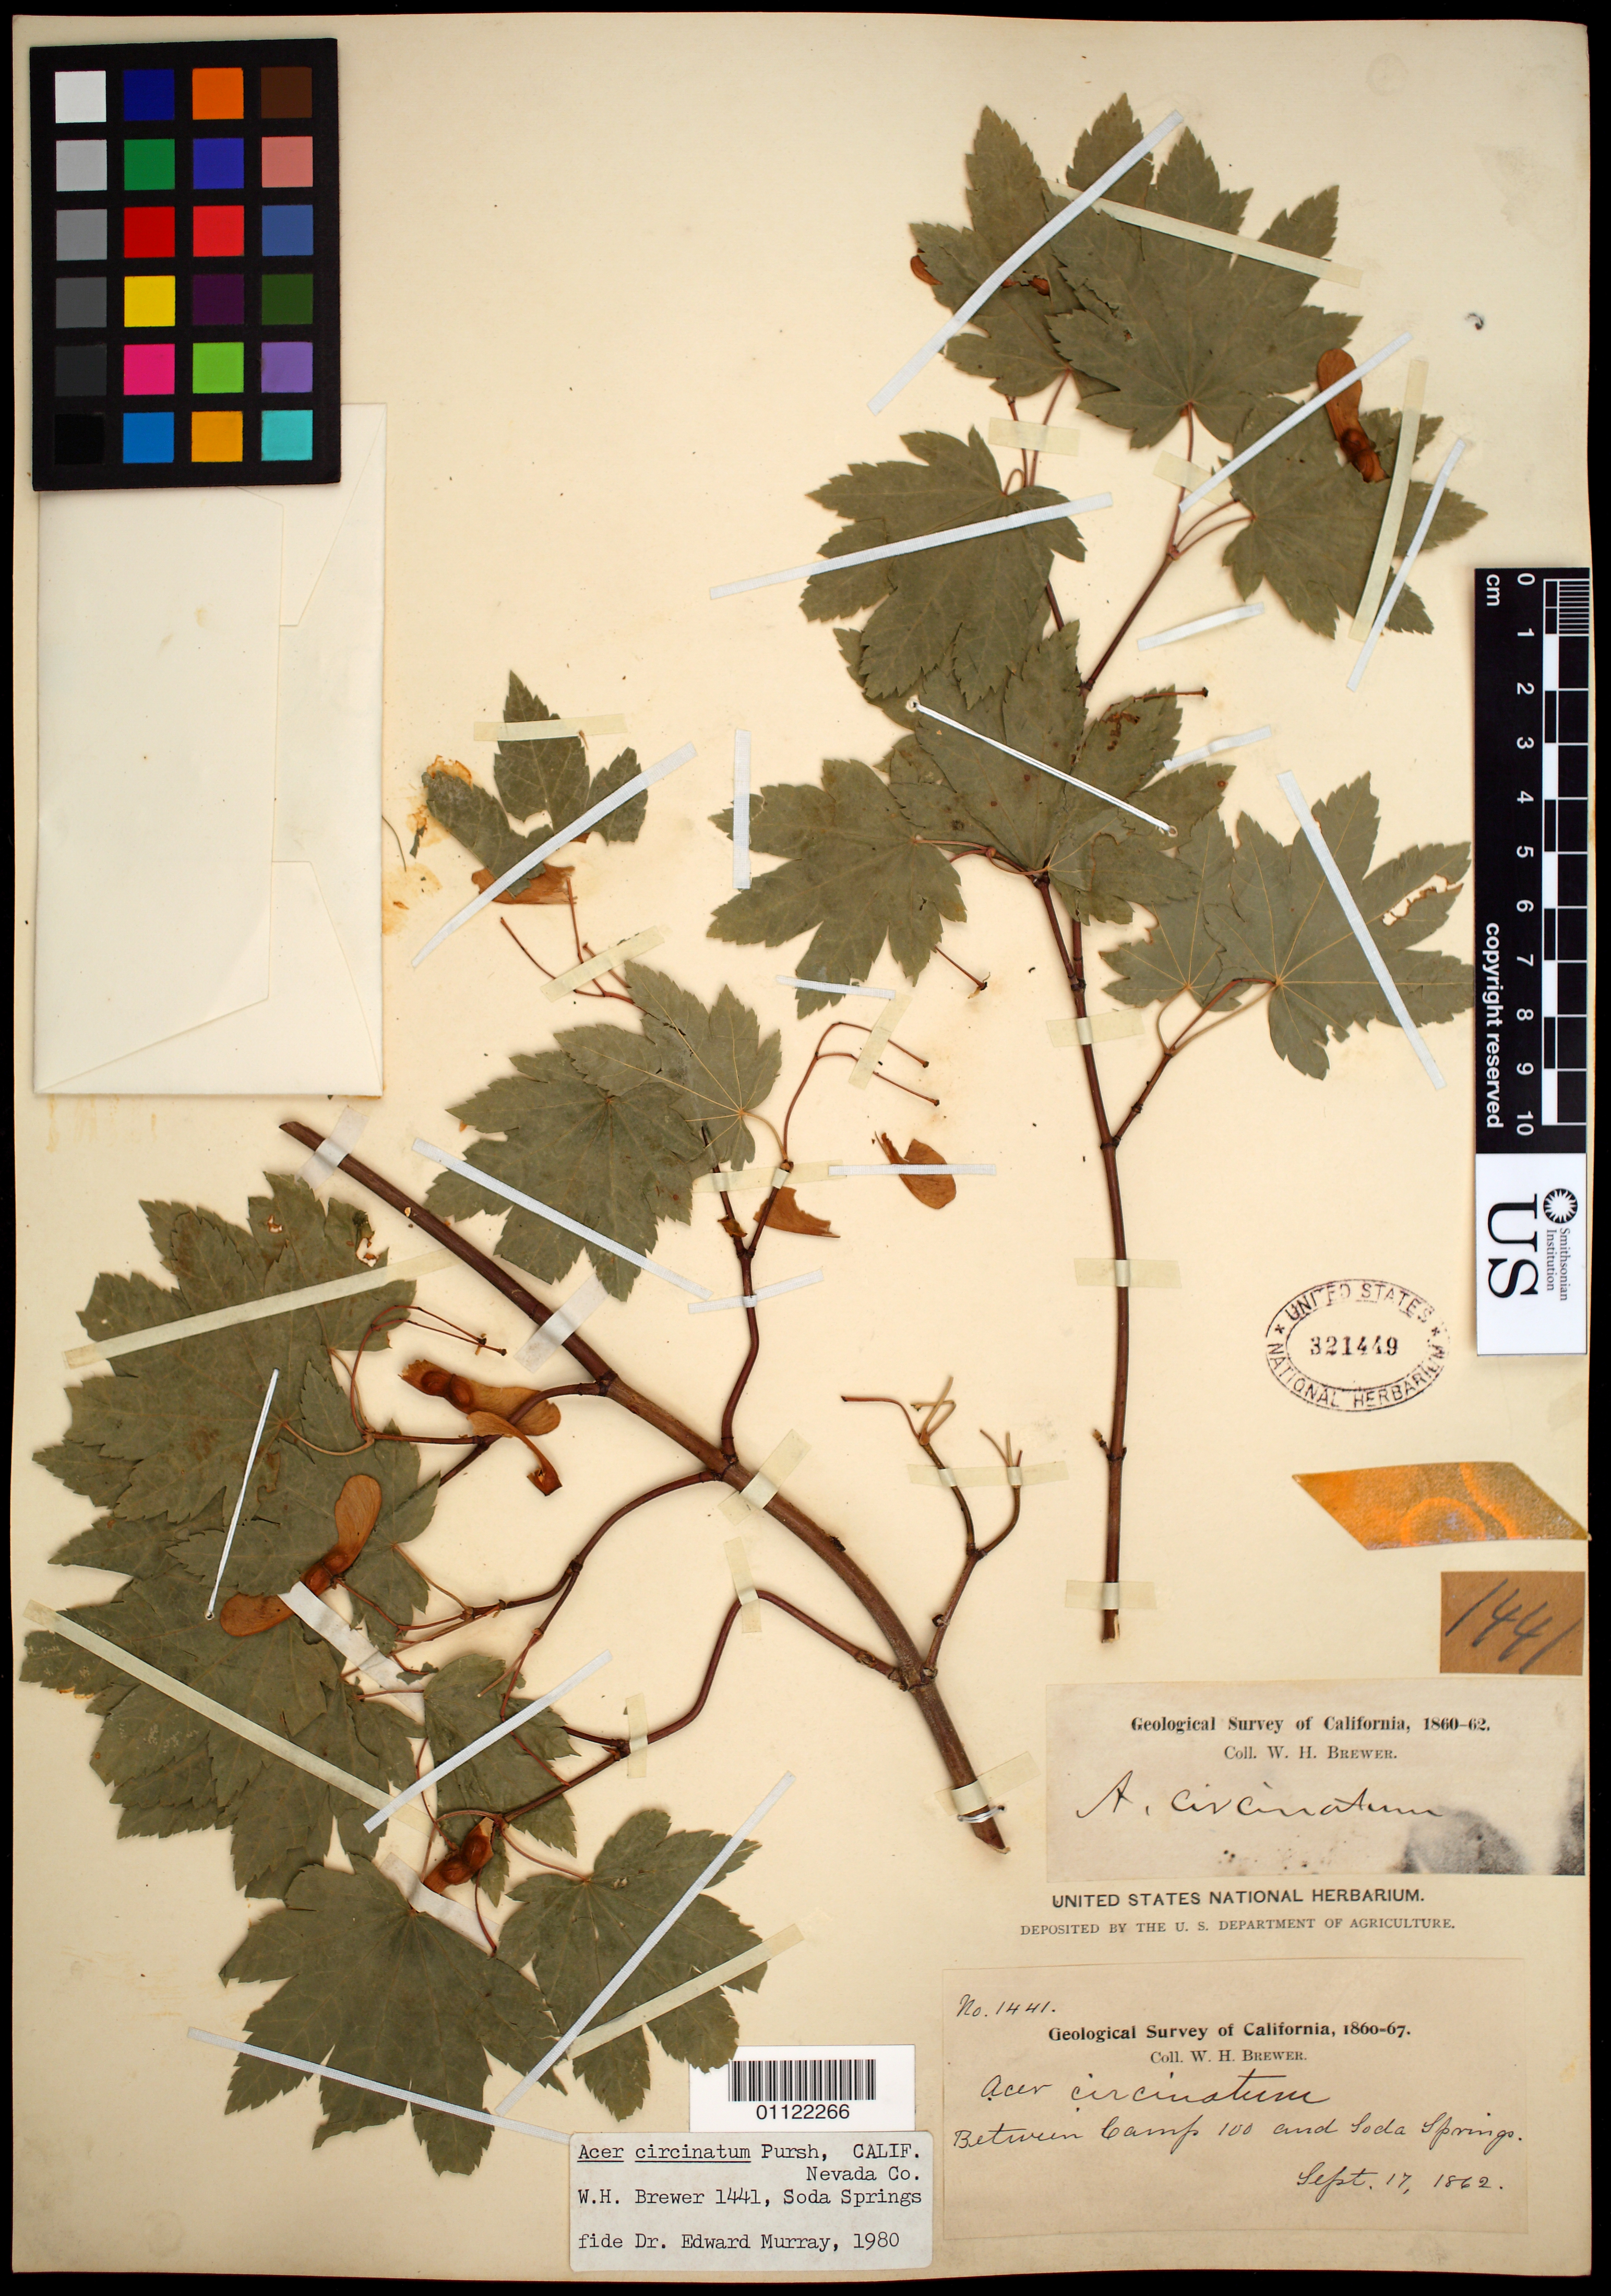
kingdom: Plantae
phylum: Tracheophyta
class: Magnoliopsida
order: Sapindales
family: Sapindaceae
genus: Acer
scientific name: Acer circinatum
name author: Pursh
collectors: W. H. Brewer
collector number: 1441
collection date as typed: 17 Sep 1862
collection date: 1862-09-17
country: United States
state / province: California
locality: Between Camp 100 and Soda Springs.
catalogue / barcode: US 321449